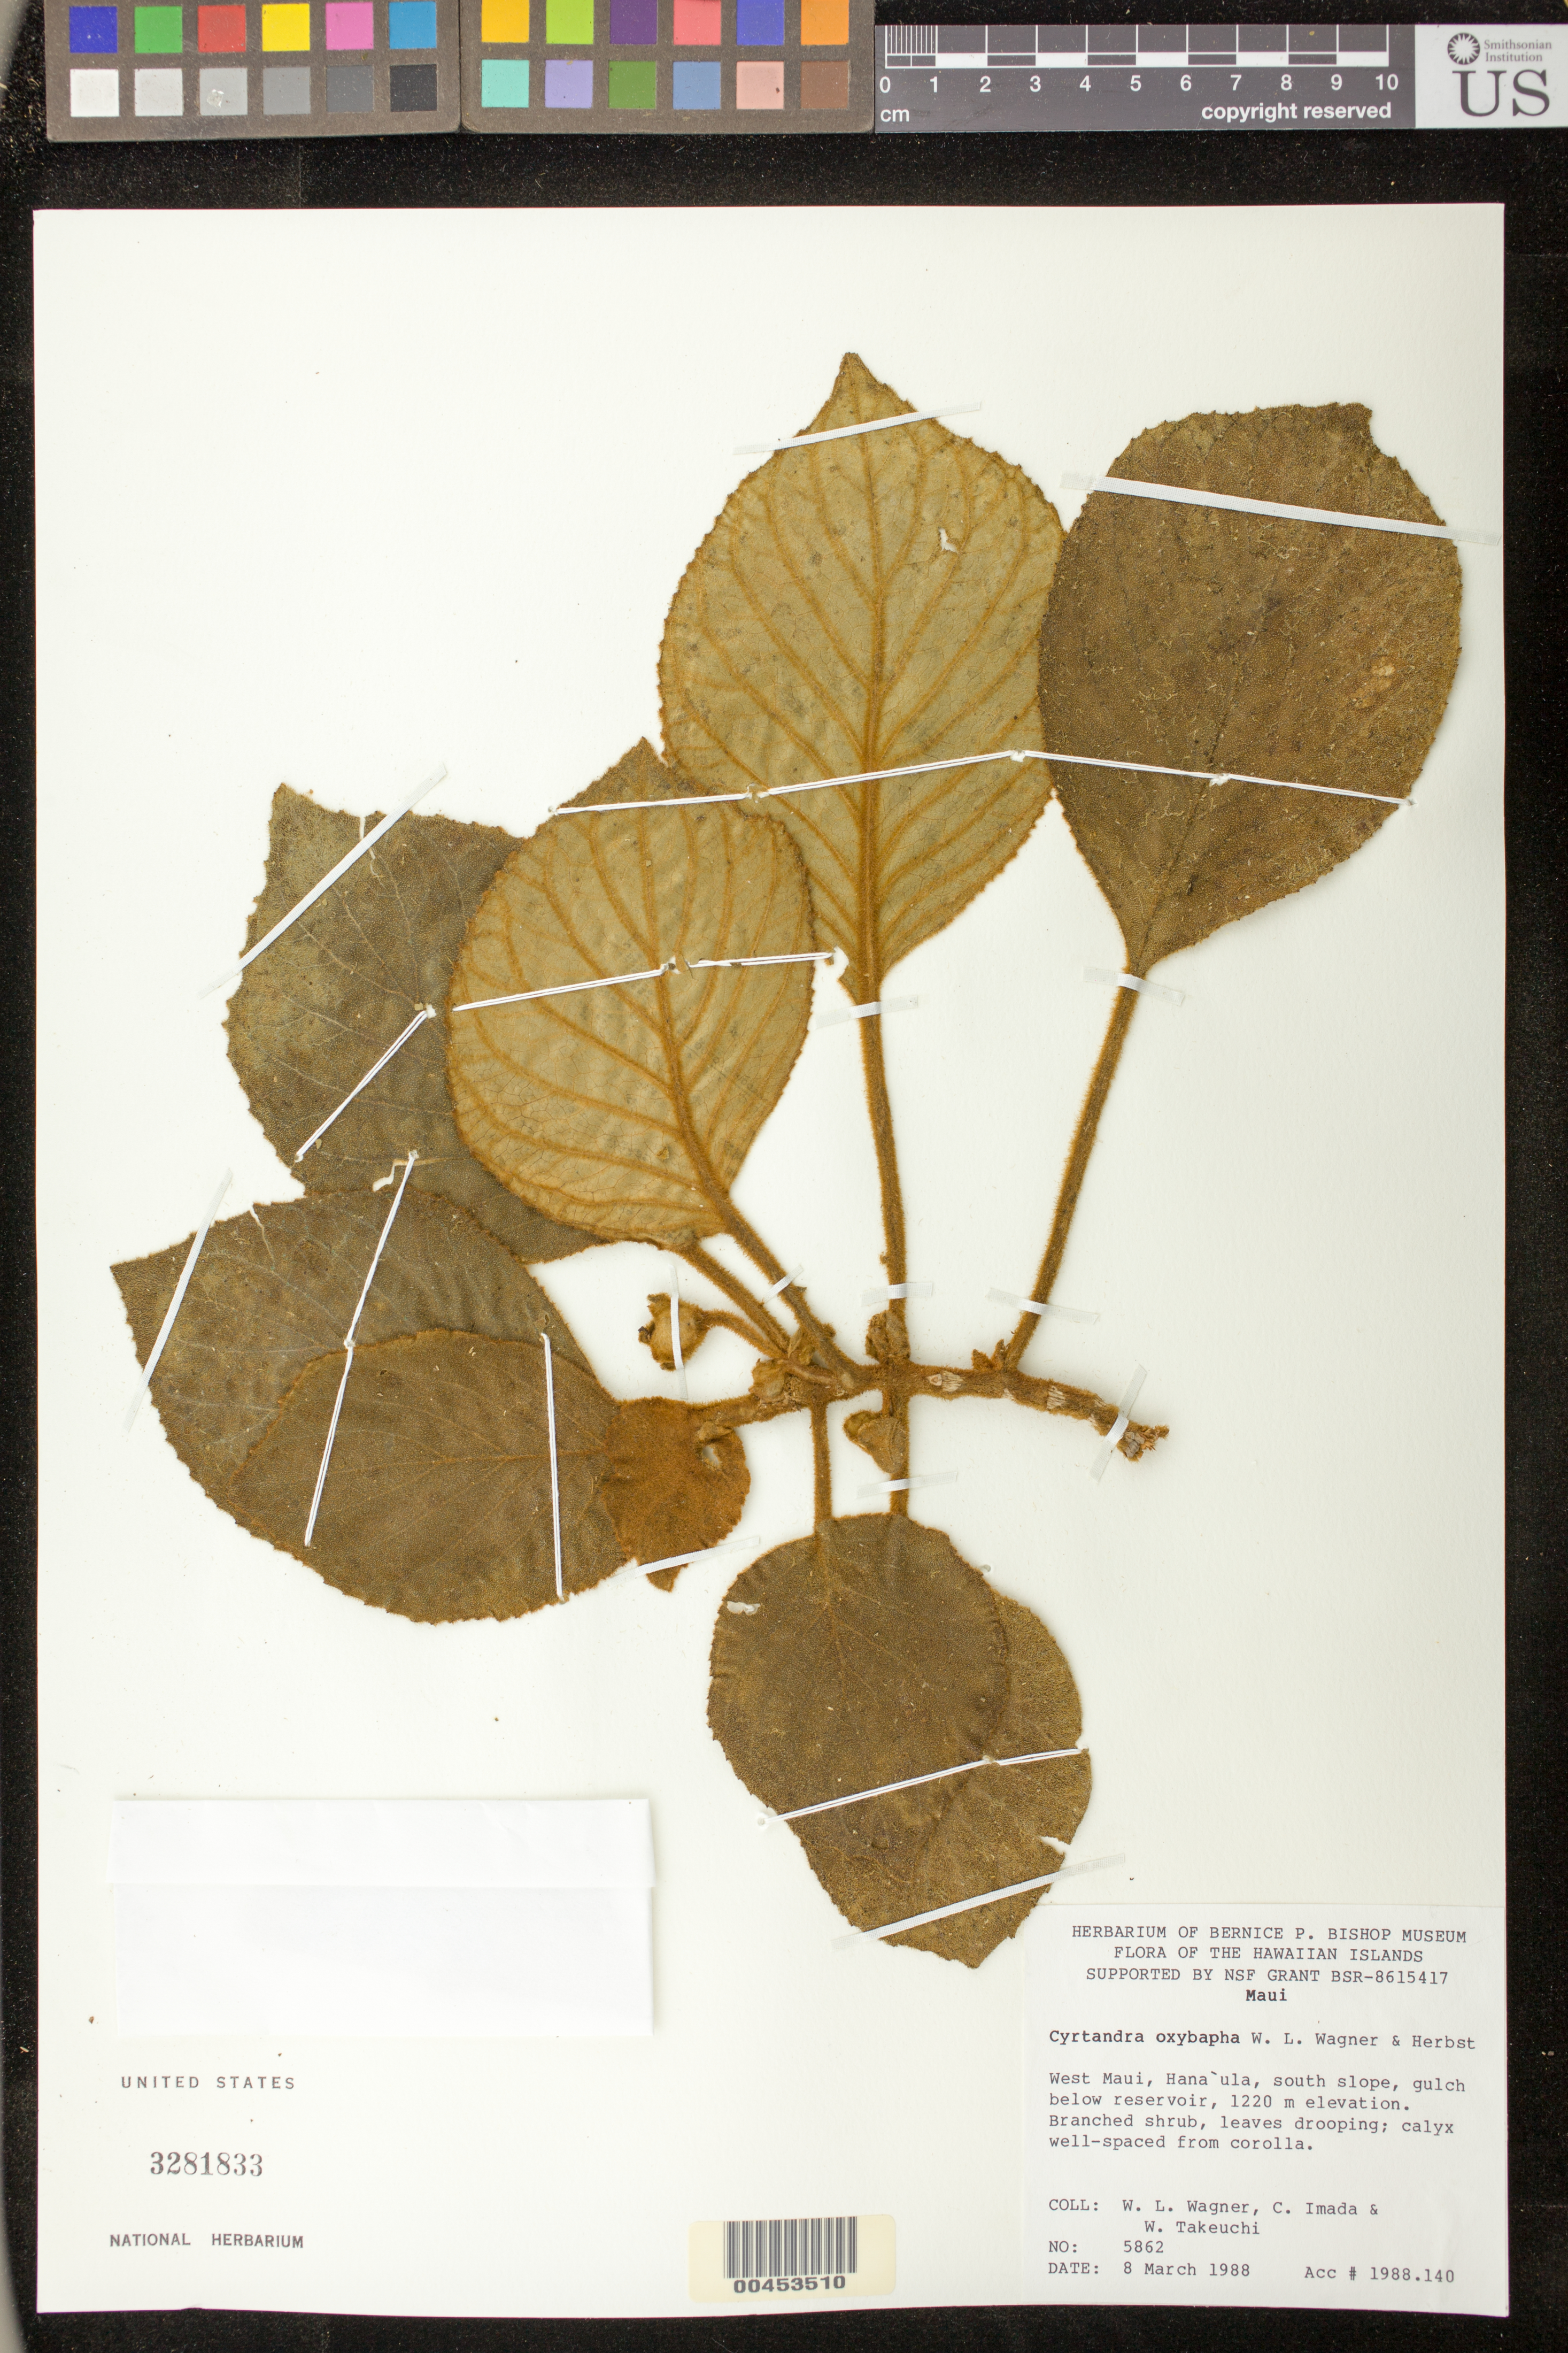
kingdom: Plantae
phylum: Tracheophyta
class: Magnoliopsida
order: Lamiales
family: Gesneriaceae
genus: Cyrtandra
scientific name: Cyrtandra oxybapha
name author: W.L. Wagner & D.R. Herbst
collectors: W. L. Wagner, C. Imada & W. N. Takeuchi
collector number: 5862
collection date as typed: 08 Mar 1988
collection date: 1988-03-08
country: United States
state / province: Hawaii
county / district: Maui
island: Maui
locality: Hanaula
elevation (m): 1220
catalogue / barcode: US 3281833